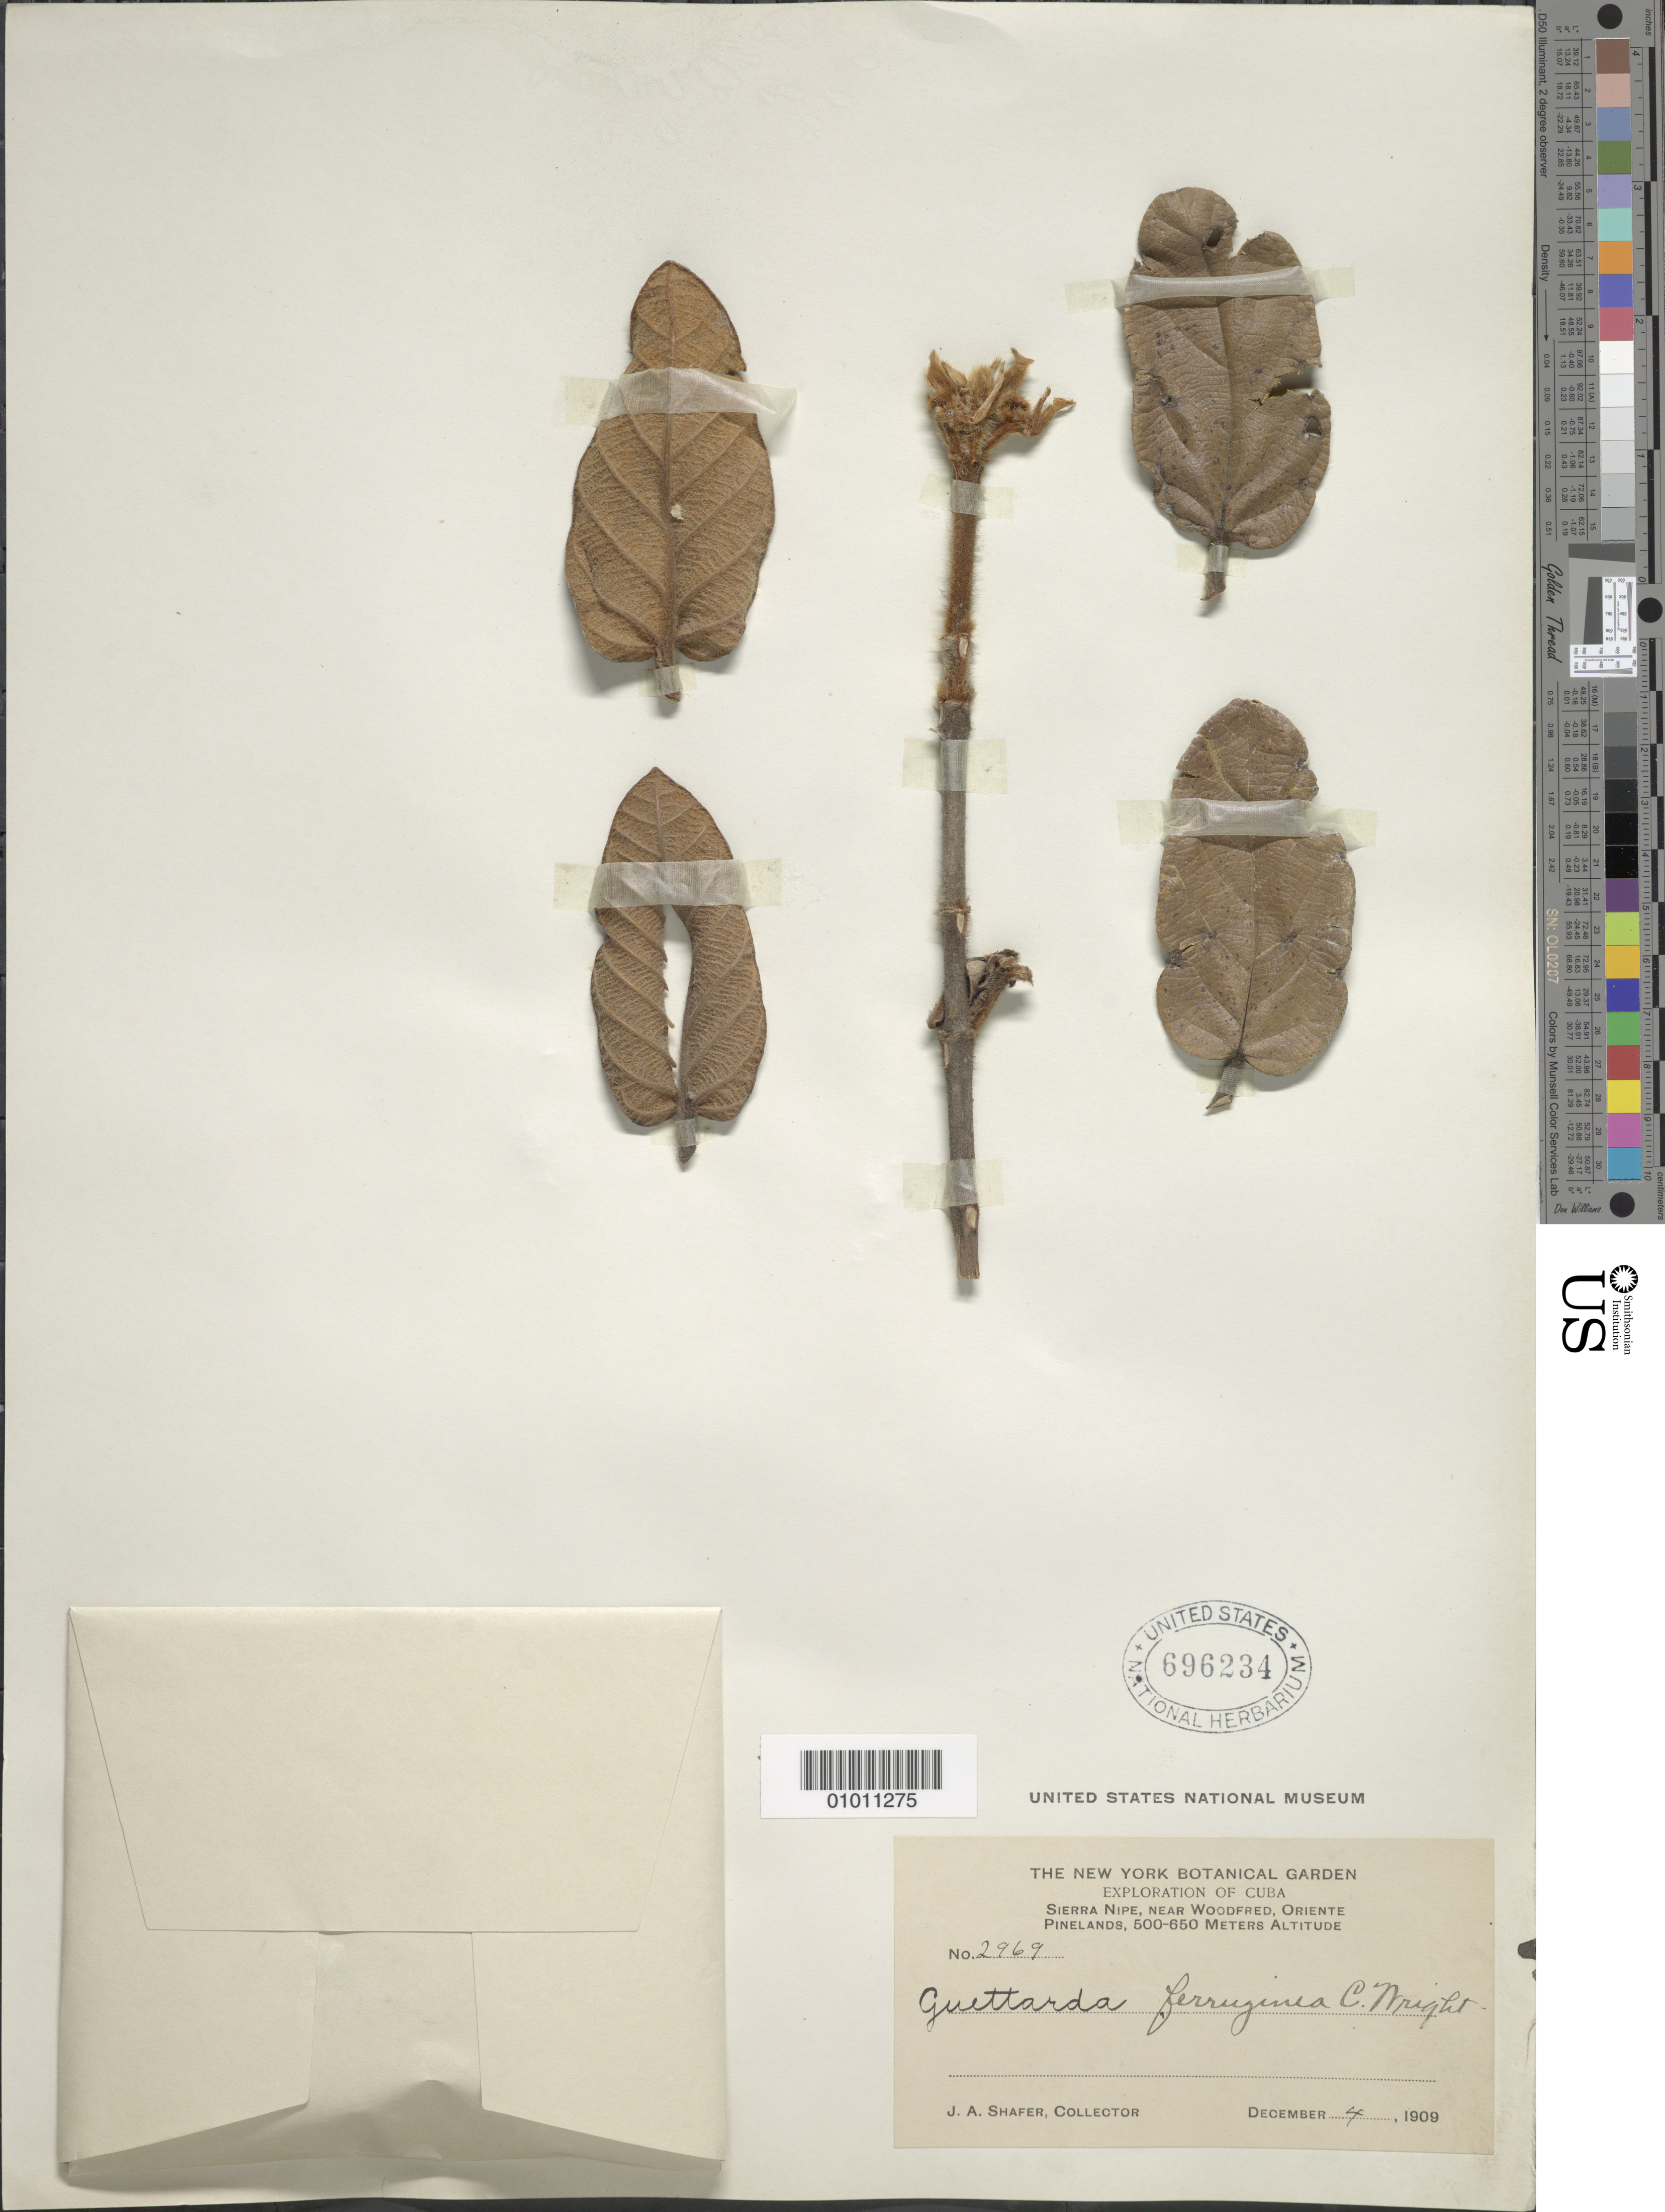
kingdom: Plantae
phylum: Tracheophyta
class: Magnoliopsida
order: Gentianales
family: Rubiaceae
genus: Guettarda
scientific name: Guettarda ferruginea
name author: Griseb.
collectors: J. A. Shafer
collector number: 2969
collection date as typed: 04 Dec 1909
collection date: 1909-12-04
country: Cuba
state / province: Holguín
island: Cuba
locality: Sierra Nipe, near Woodfred [Oriente]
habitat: Pinelands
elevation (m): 500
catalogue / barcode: US 696234